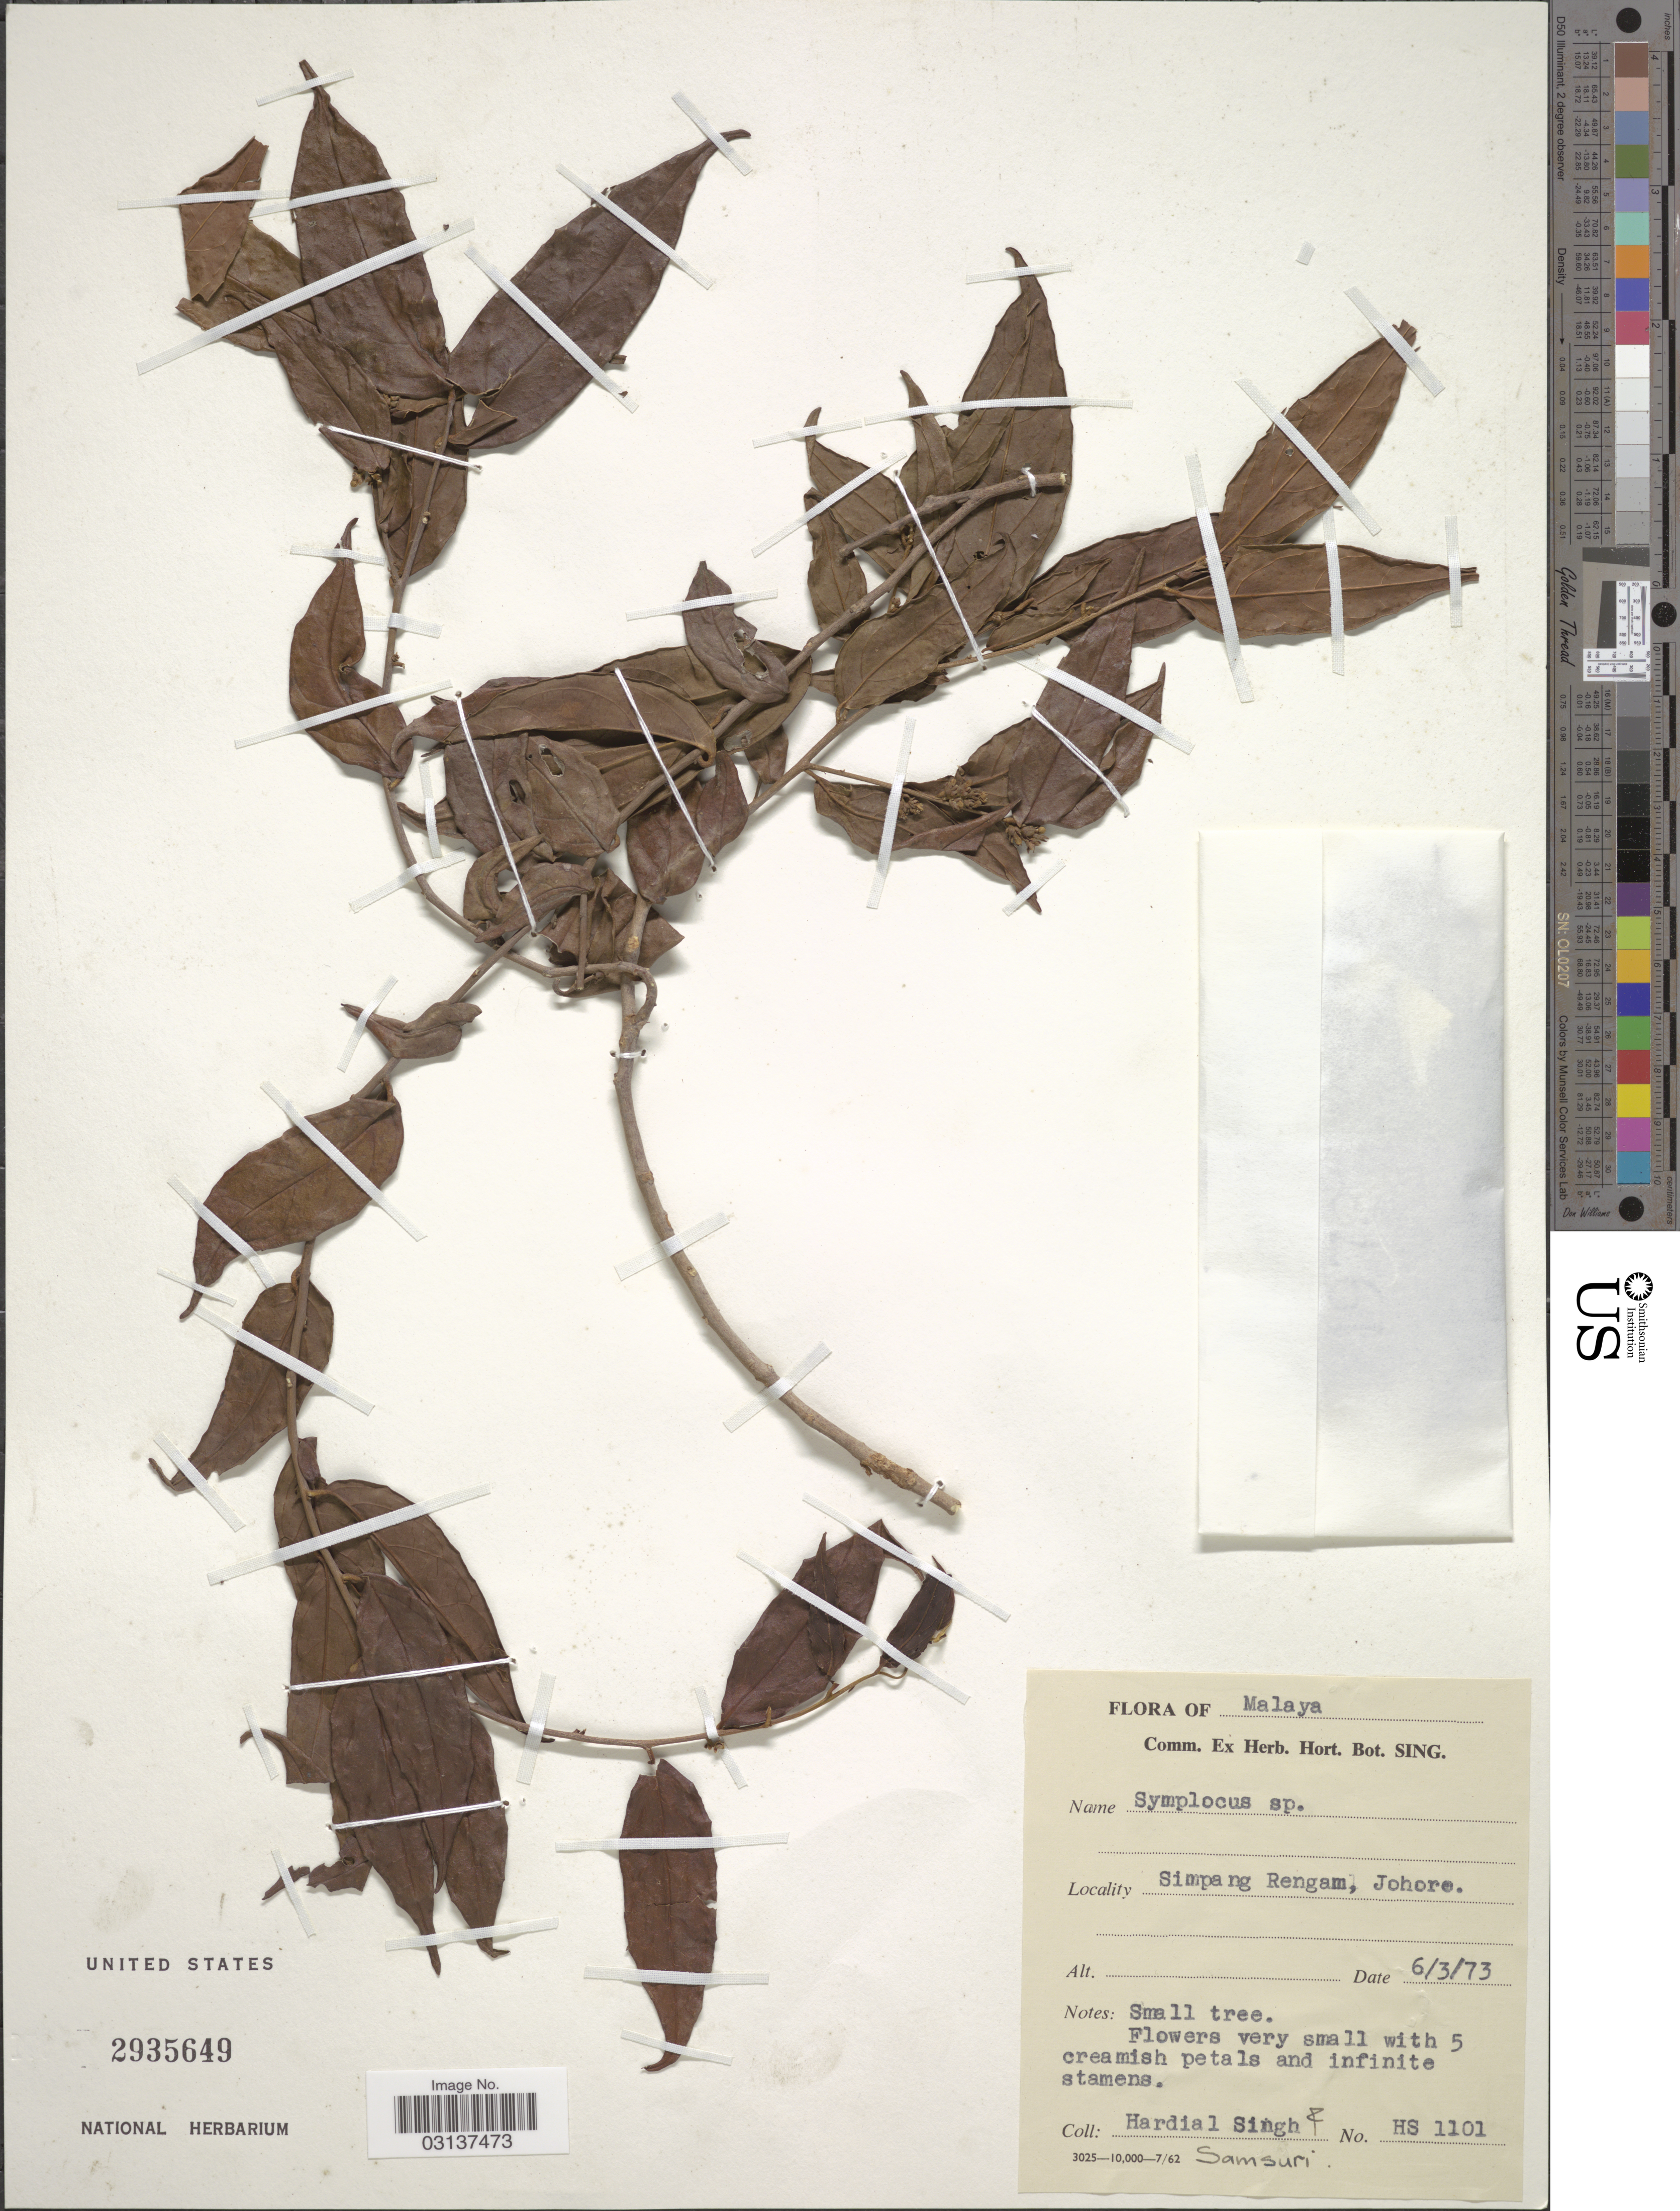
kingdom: Plantae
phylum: Tracheophyta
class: Magnoliopsida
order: Ericales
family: Symplocaceae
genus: Symplocos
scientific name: Symplocos sp.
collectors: H. Singh & -. Samsuri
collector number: HS1101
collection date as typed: Transcribed d/m/y: 6/3/73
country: Malaysia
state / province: Johor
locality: Malaya, Simpang Rengam, Johore.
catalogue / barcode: US 2935649